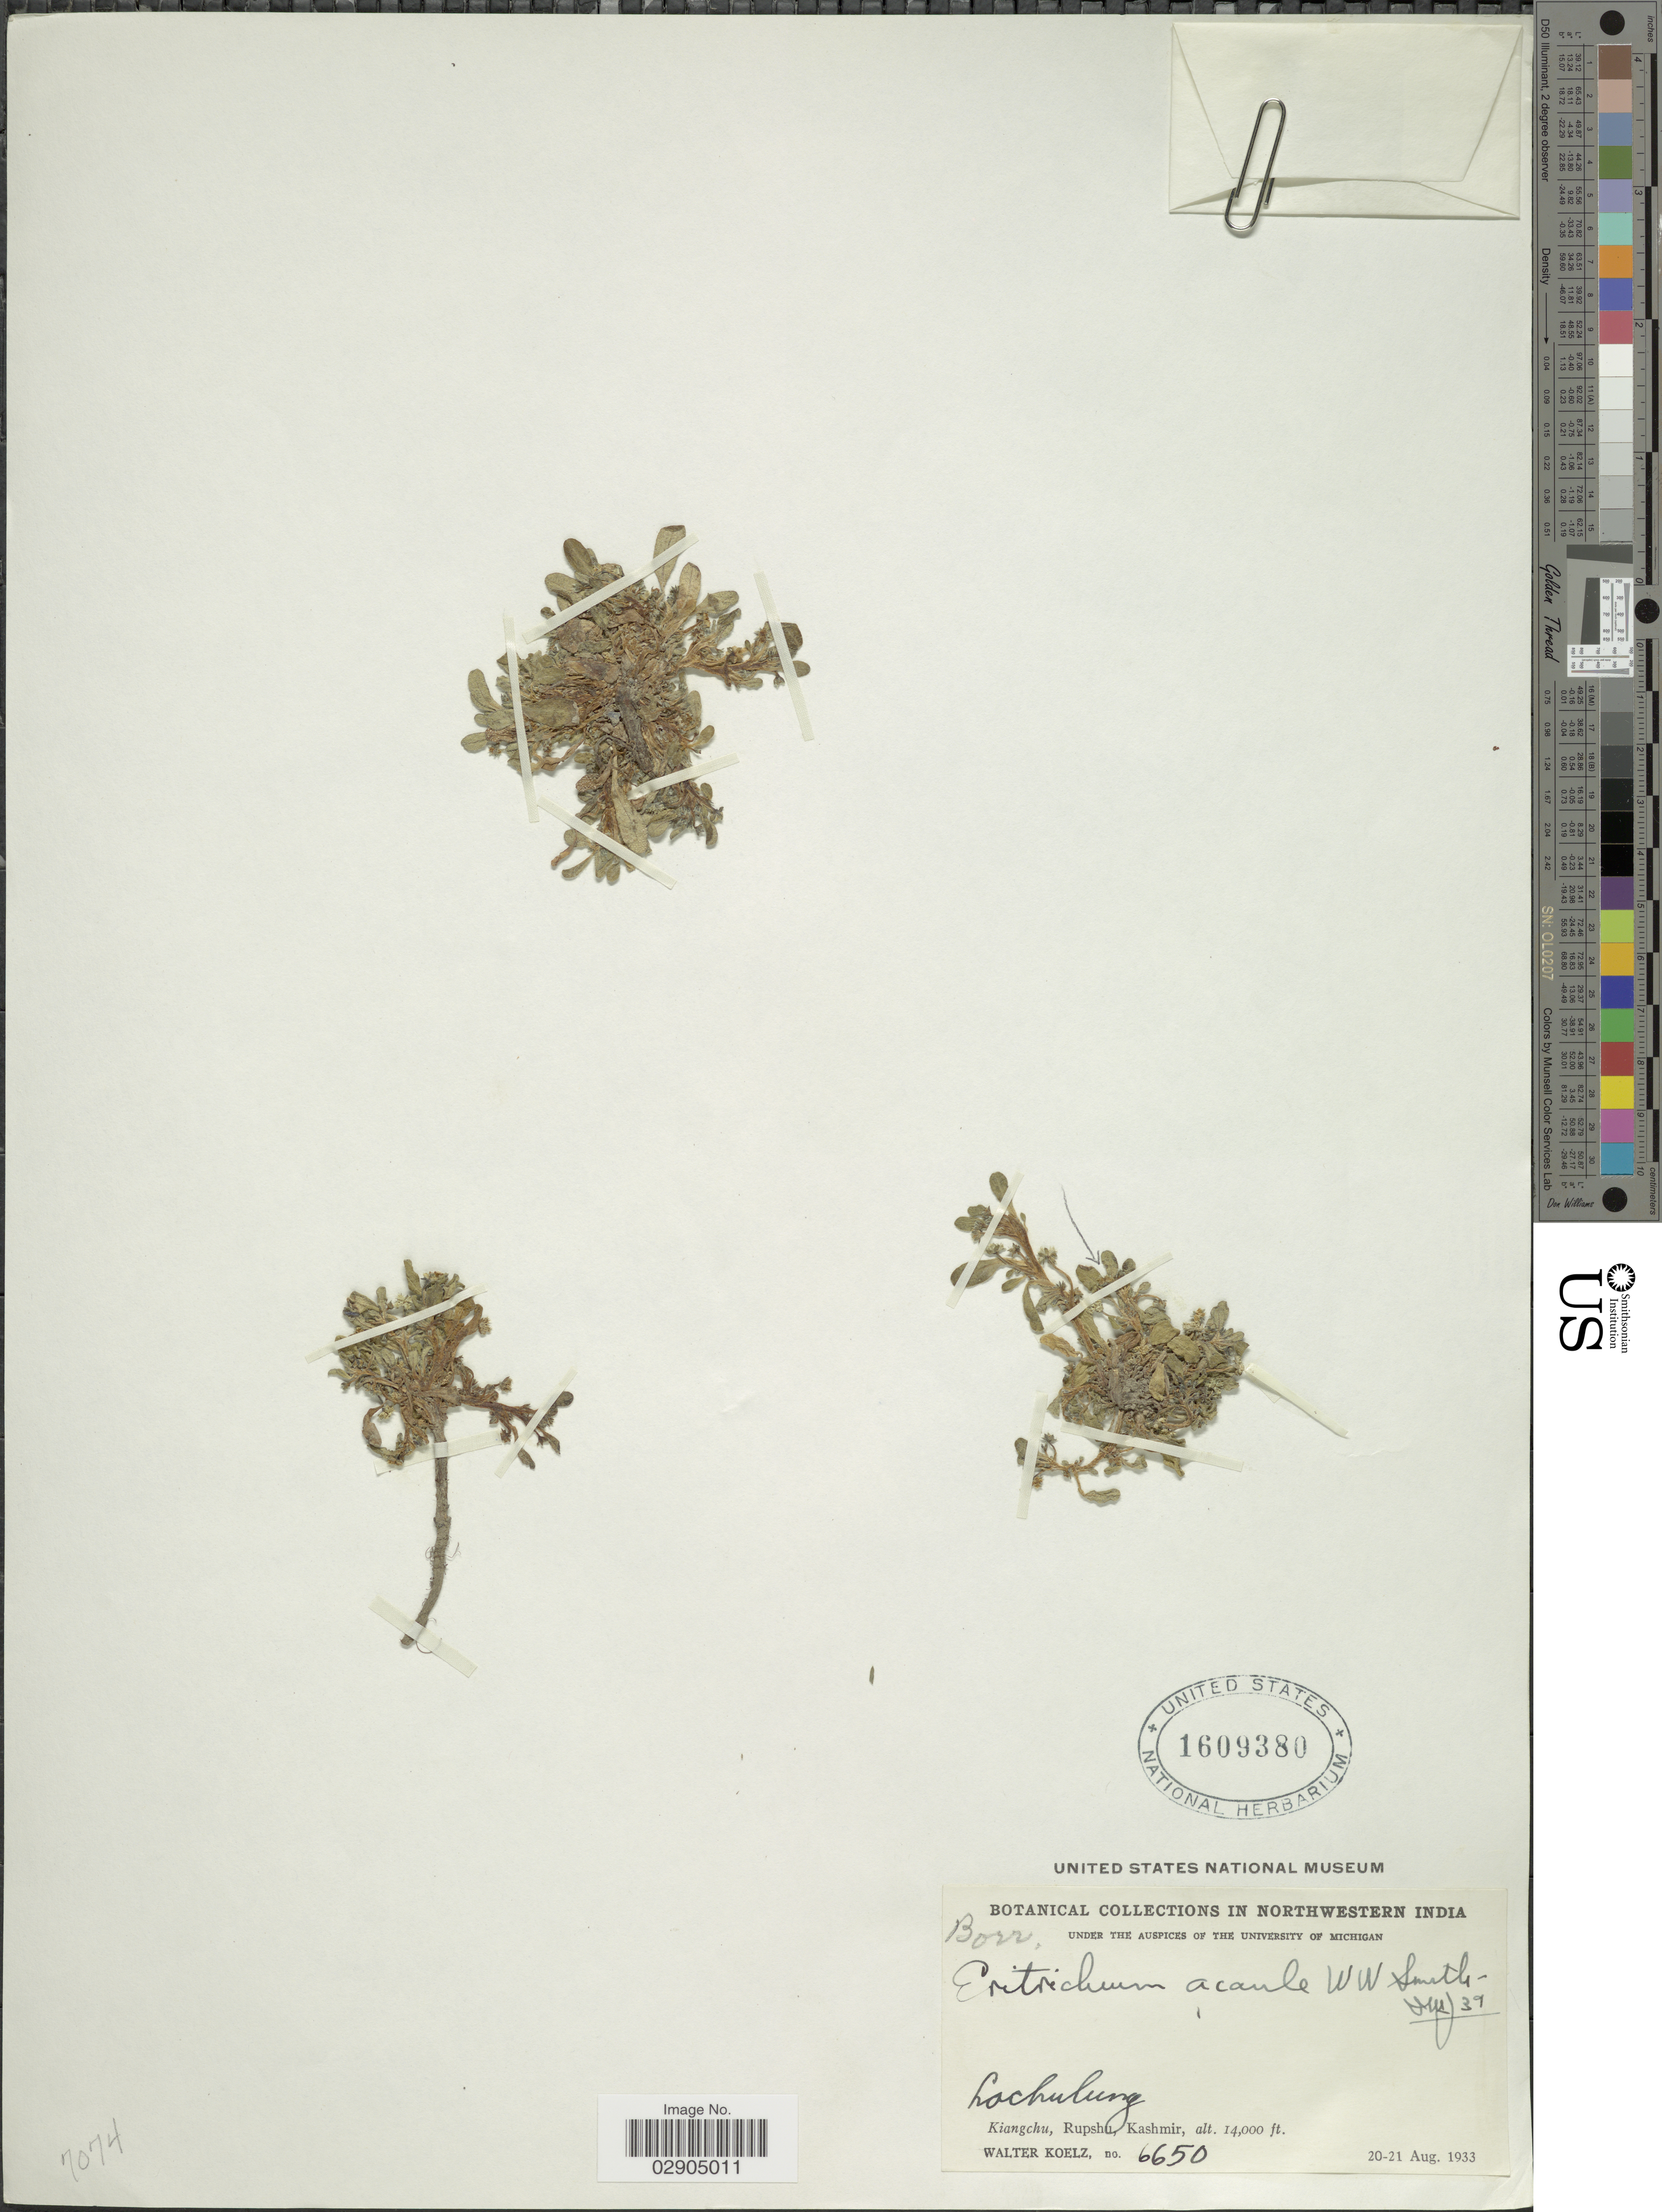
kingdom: Plantae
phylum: Tracheophyta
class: Magnoliopsida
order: Boraginales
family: Boraginaceae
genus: Eritrichium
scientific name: Eritrichium acaule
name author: W.W. Sm.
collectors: W. N. Koelz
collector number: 6650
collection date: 1933-08-20/1933-08-21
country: India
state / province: Jammu and Kashmir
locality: Northwestern India. Lachulung. Kiangchu, Rupshu, Kashmir.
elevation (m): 4267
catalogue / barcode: US 1609380